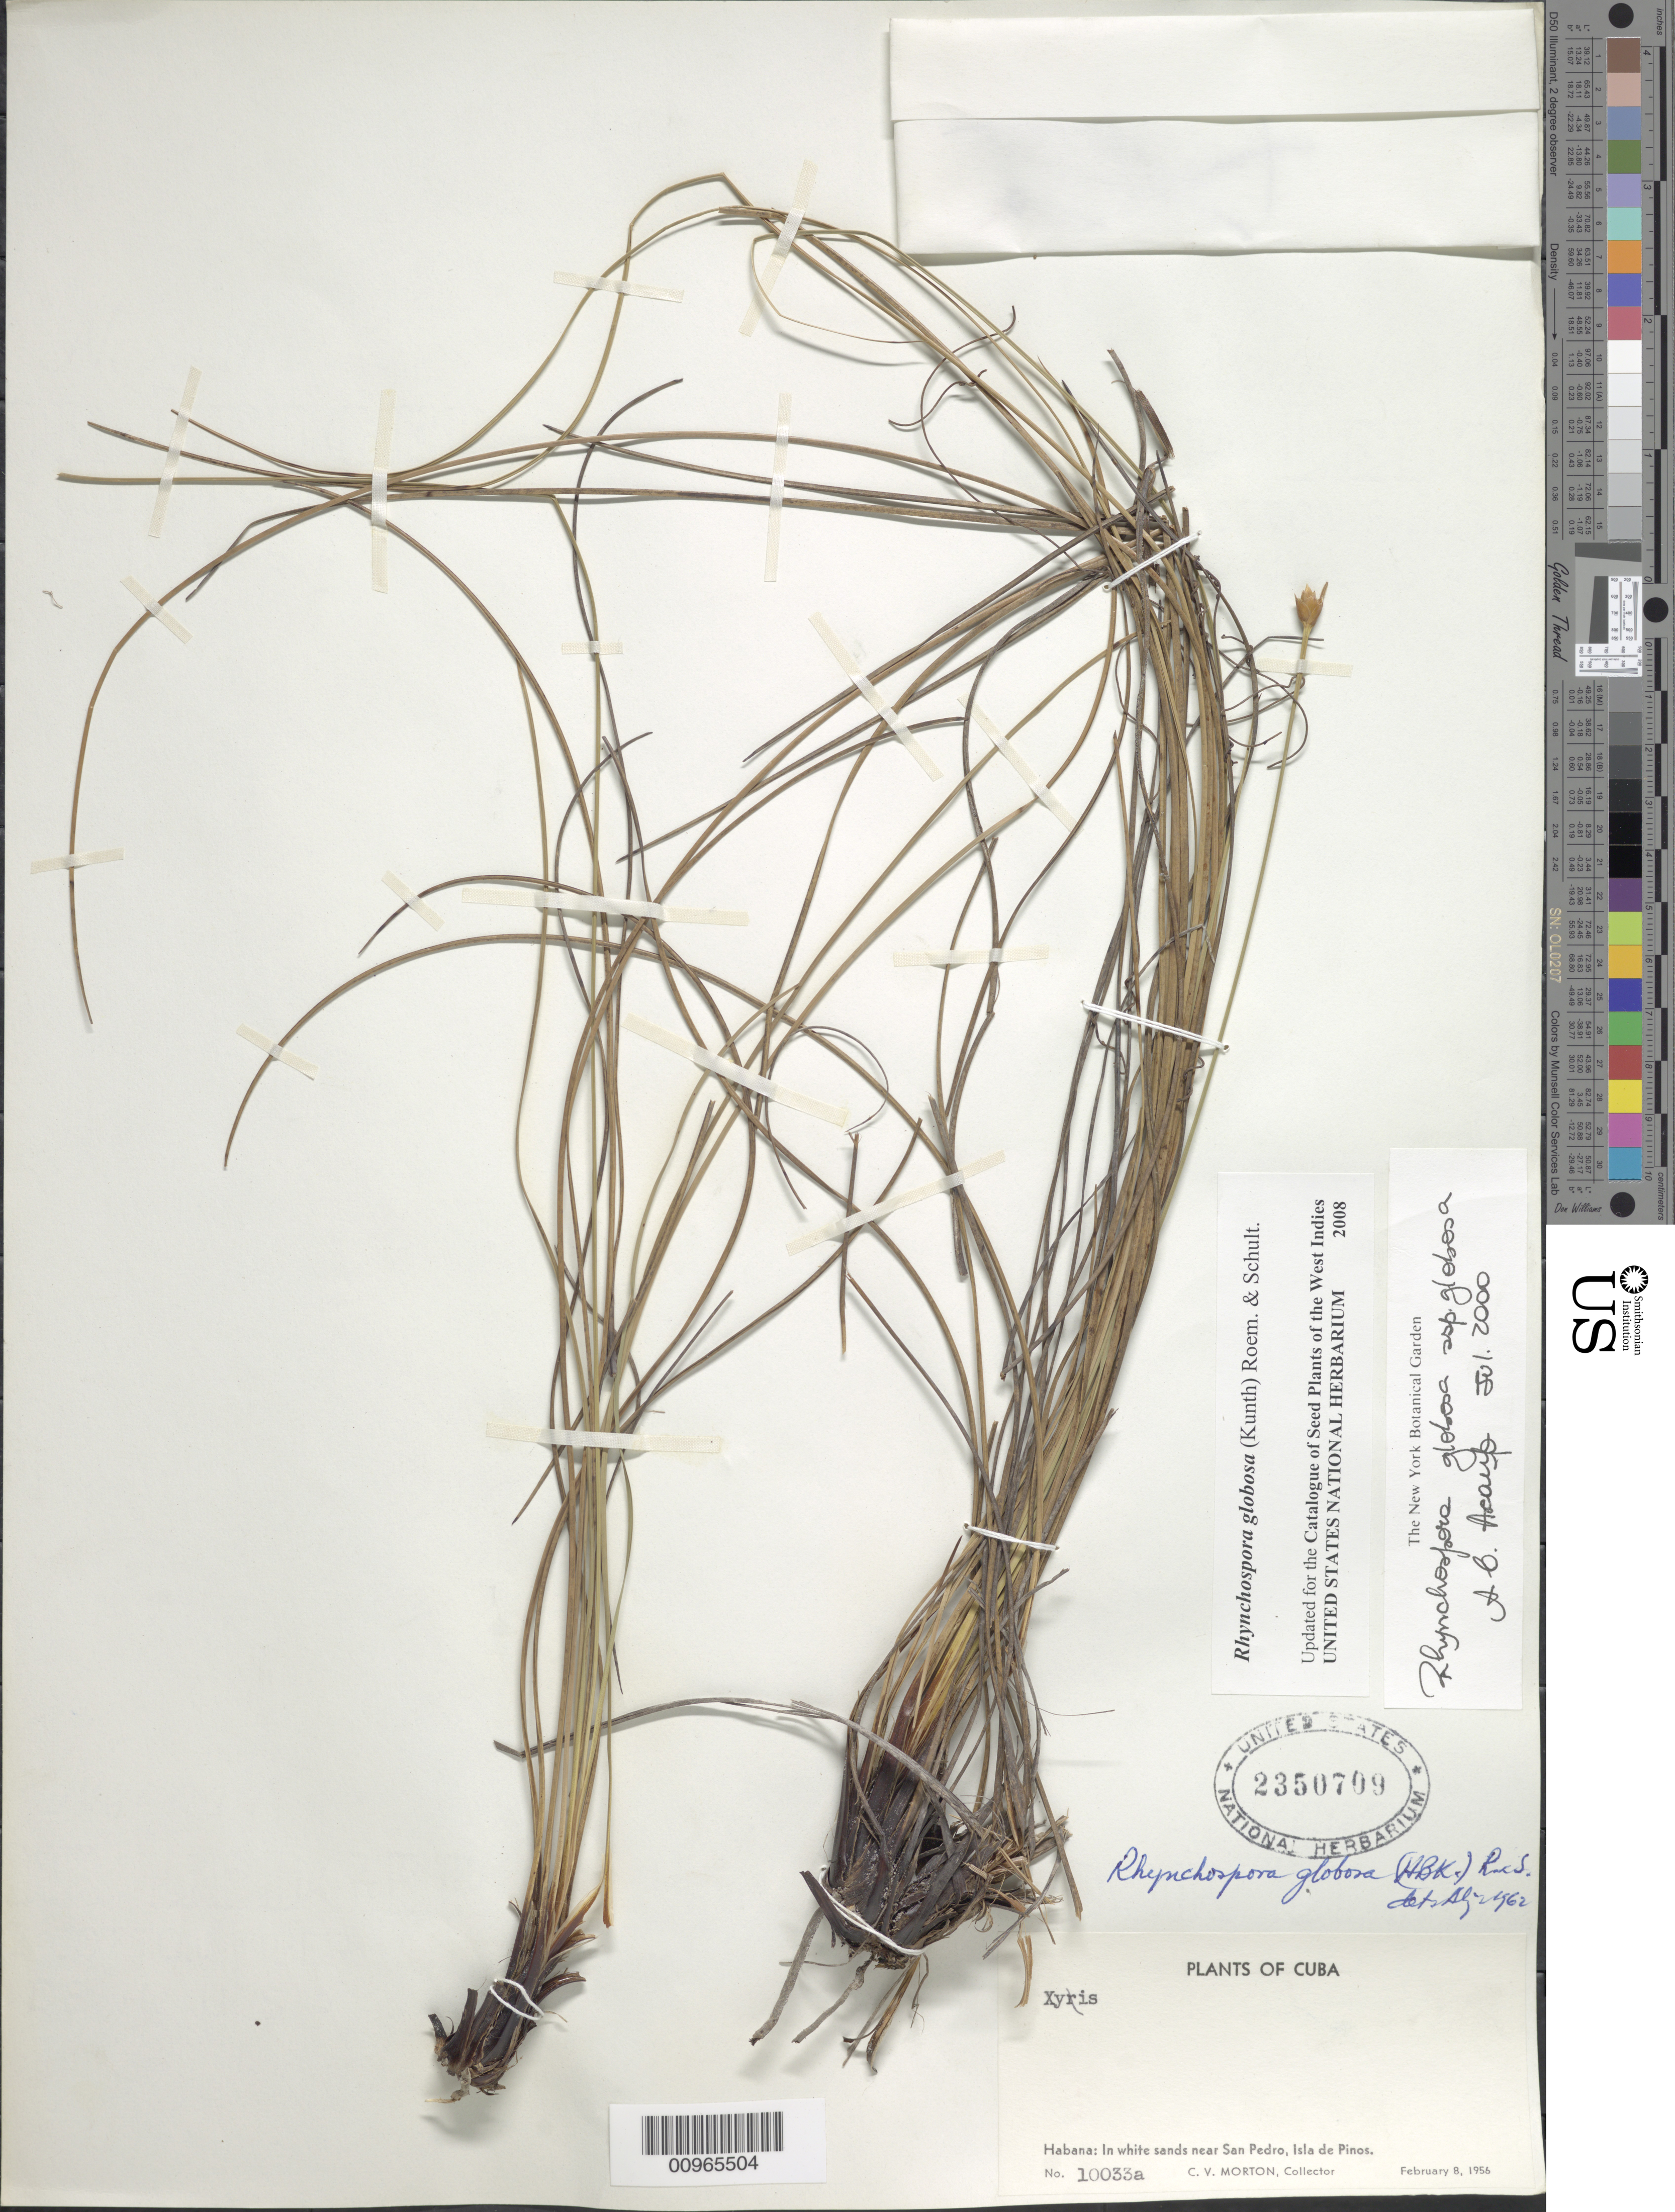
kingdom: Plantae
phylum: Tracheophyta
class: Liliopsida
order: Poales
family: Cyperaceae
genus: Rhynchospora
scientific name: Rhynchospora globosa var. globosa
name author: (Kunth) Roem. & Schult.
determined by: Strong, M. T., (US), Smithsonian Institution - National Museum of Natural History (UNITED STATES)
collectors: C. V. Morton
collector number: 10033A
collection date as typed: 08 Feb 1956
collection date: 1956-02-08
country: Cuba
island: Isla de la Juventud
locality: Isle of Pines, near San Pedro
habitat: In white sand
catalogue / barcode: US 2350709